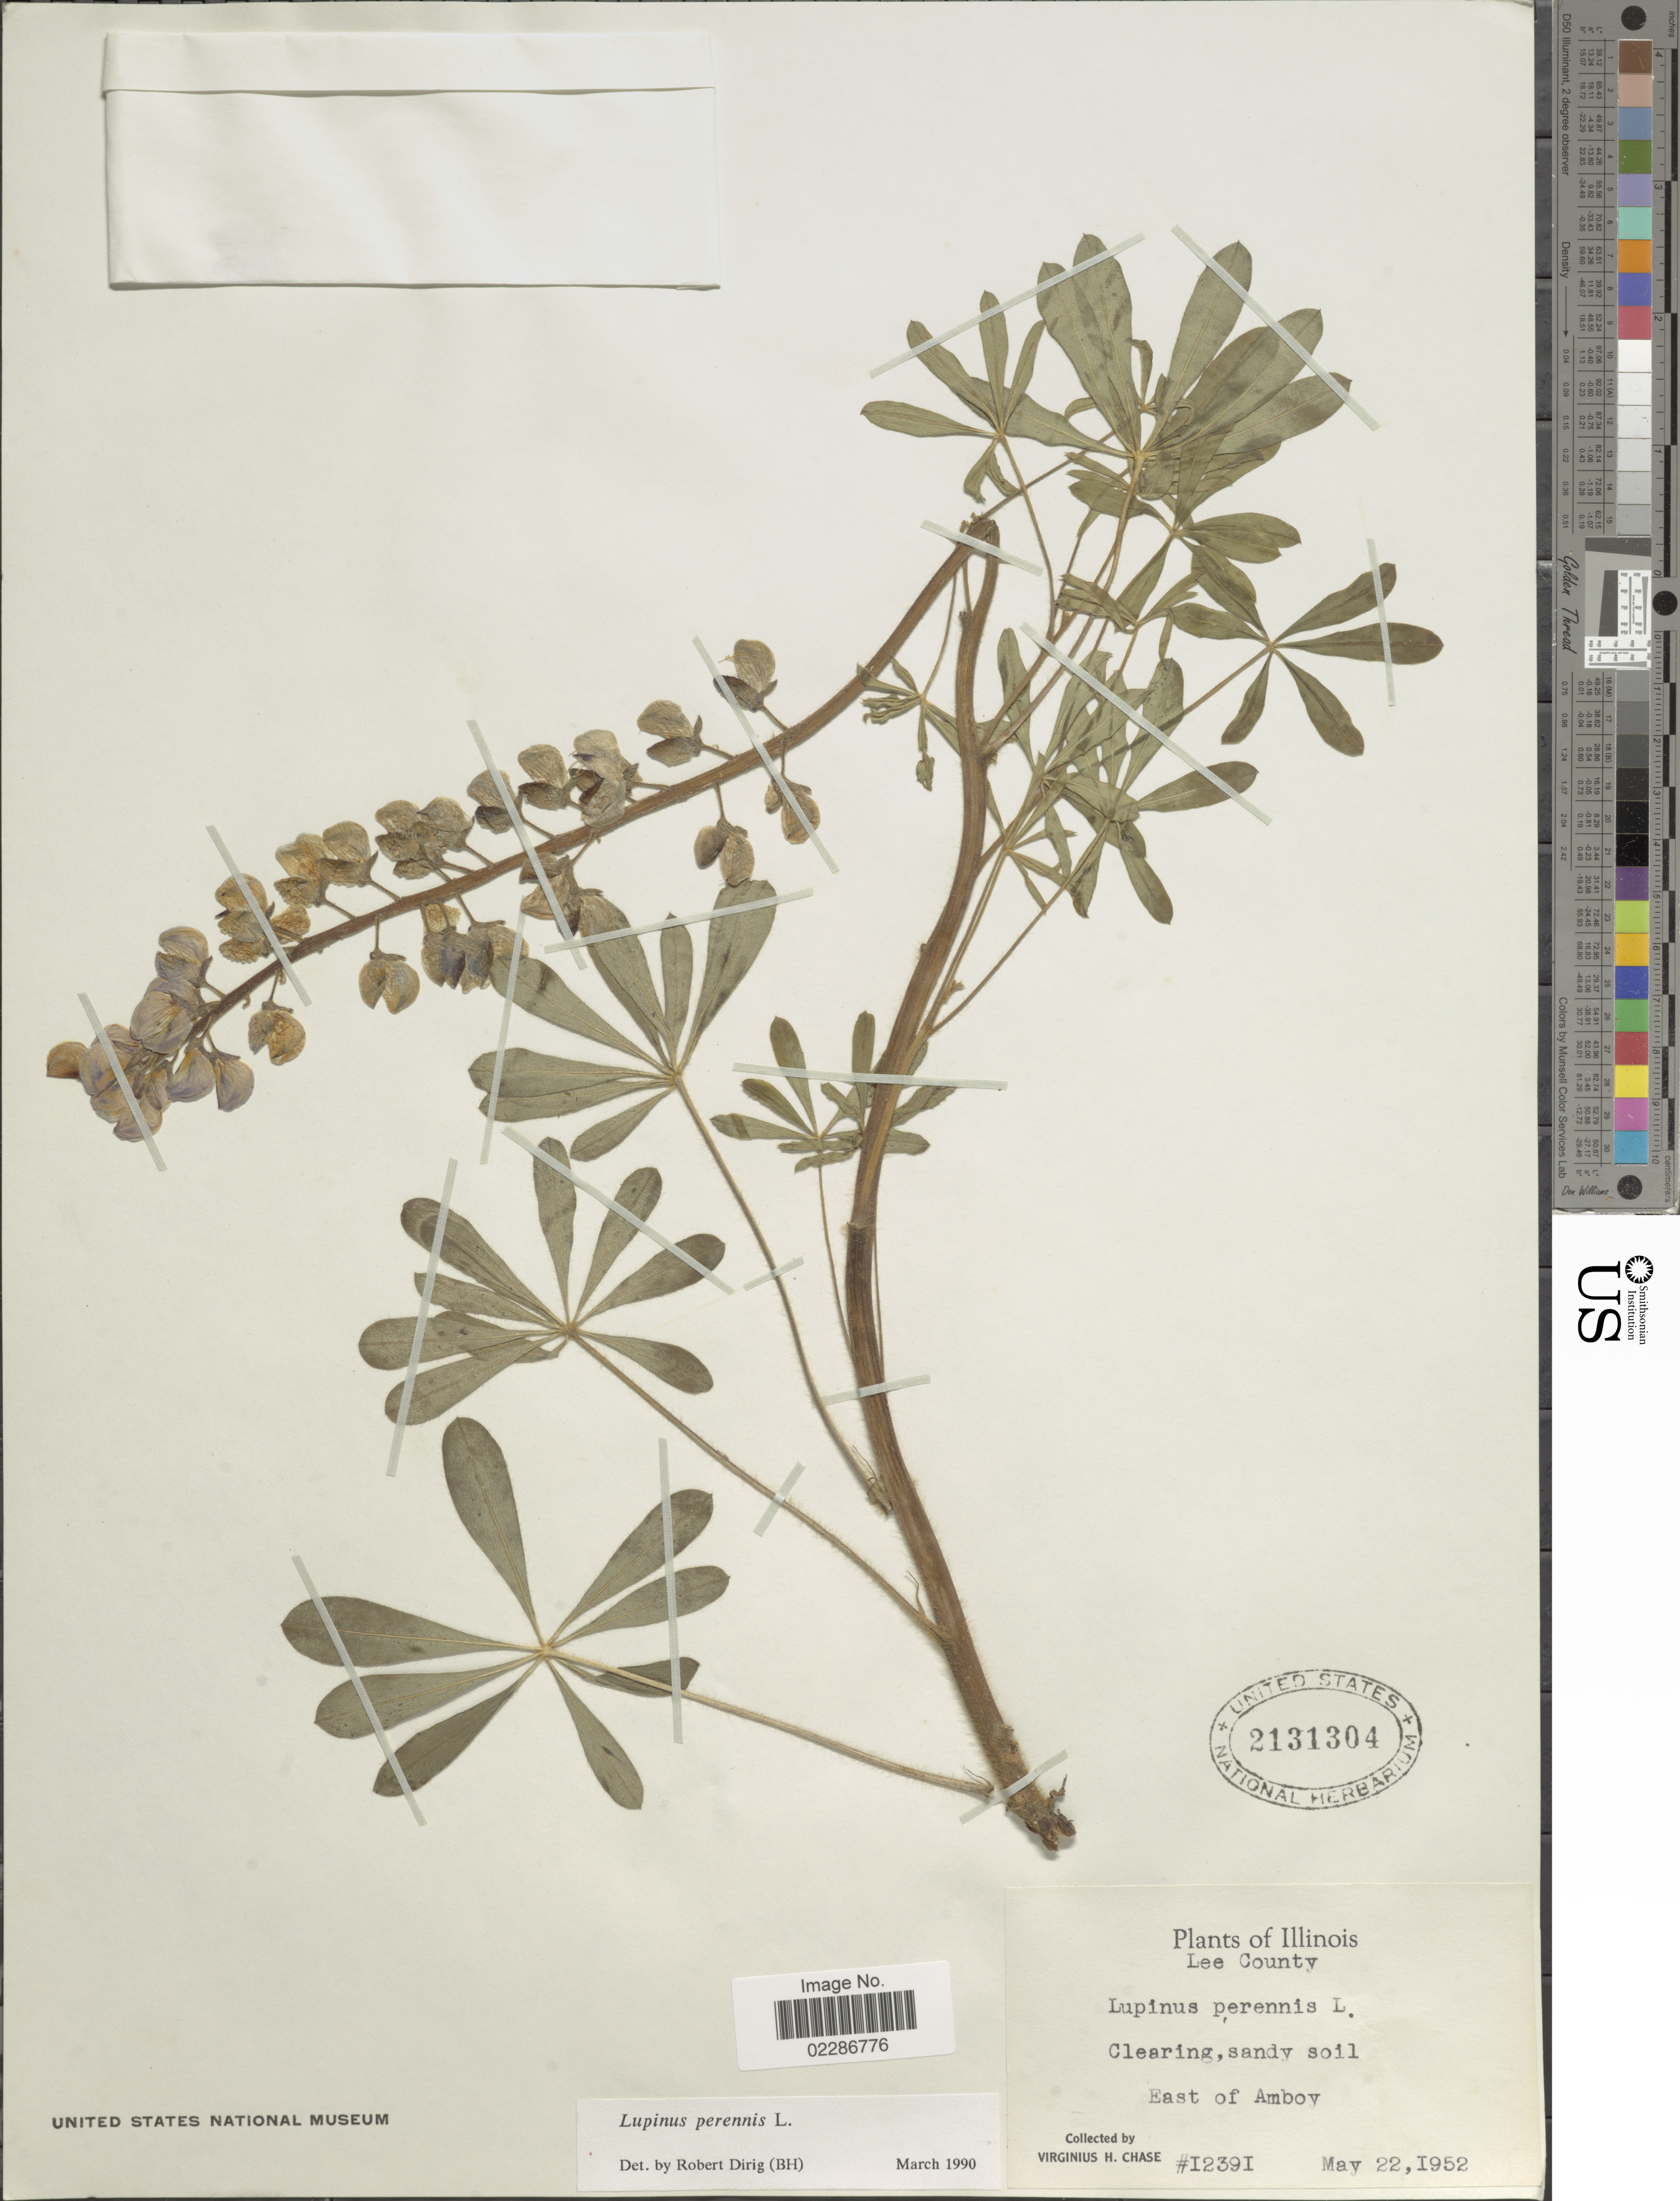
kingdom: Plantae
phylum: Tracheophyta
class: Magnoliopsida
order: Fabales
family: Fabaceae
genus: Lupinus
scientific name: Lupinus perennis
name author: L.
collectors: V. H. Chase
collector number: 12391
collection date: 1952-05-22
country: United States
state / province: Illinois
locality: Lee County, Clearing, sandy soil East of Amboy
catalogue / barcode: US 2131304